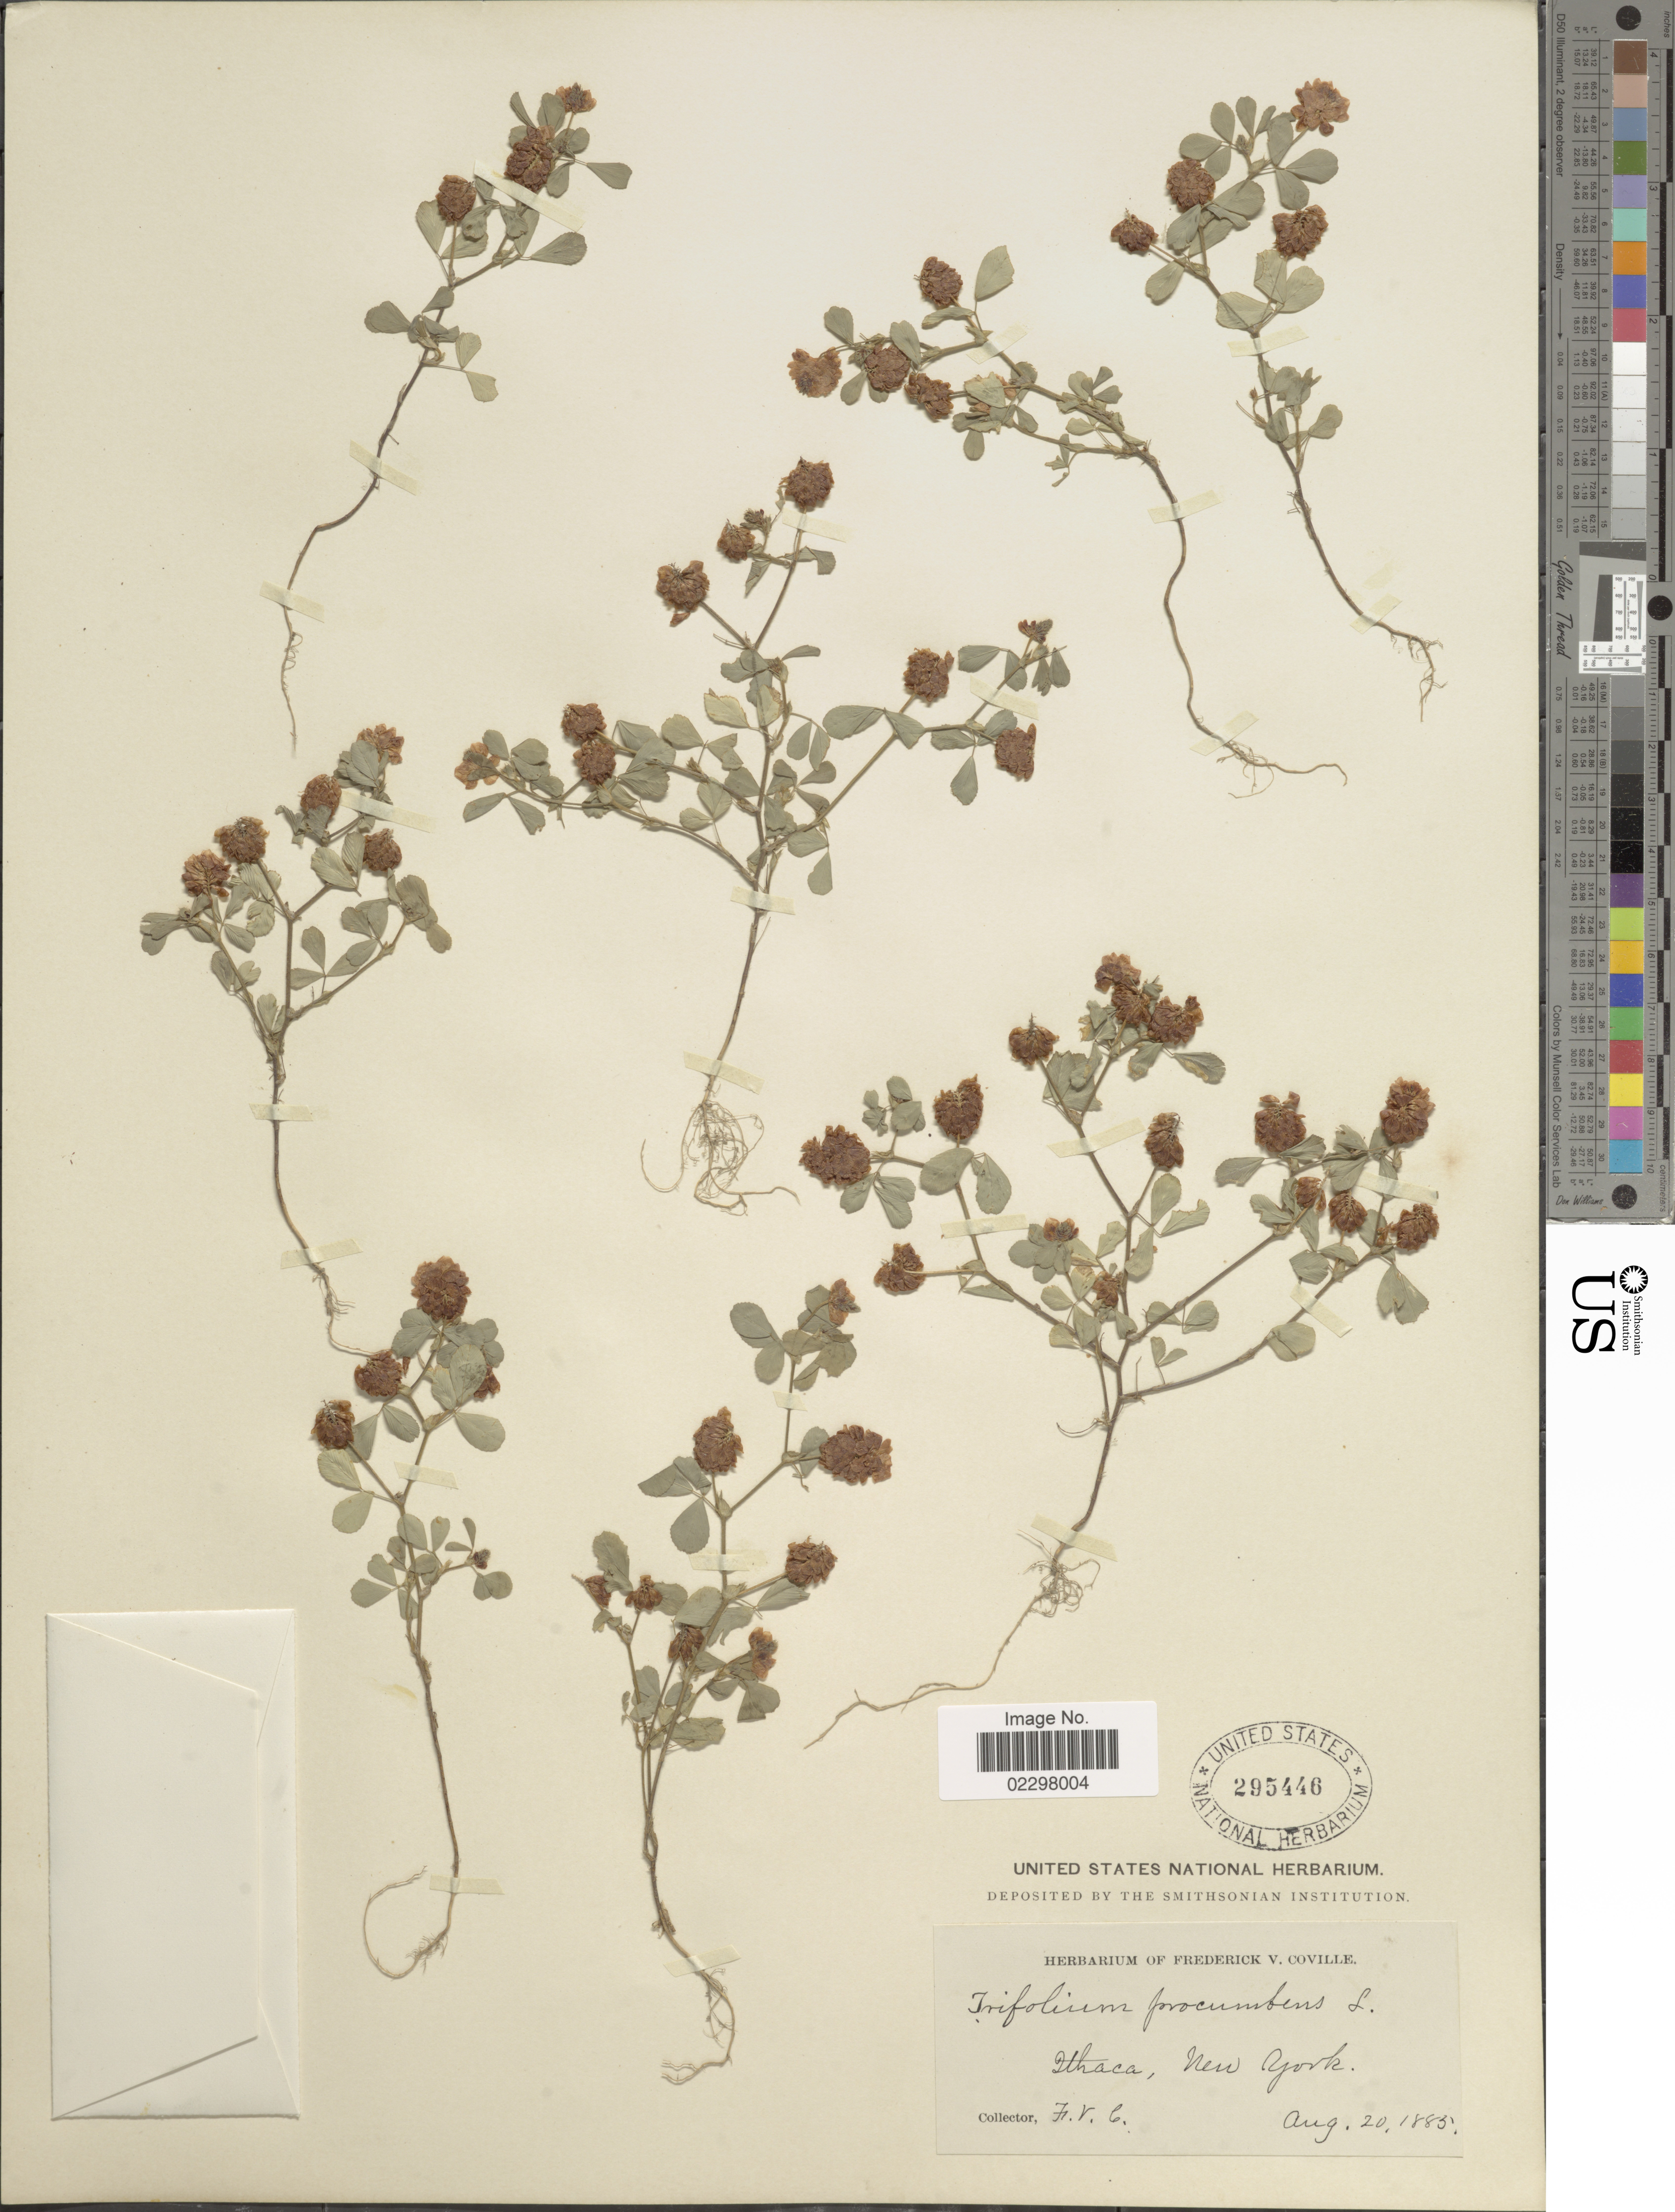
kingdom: Plantae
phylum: Tracheophyta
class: Magnoliopsida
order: Fabales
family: Fabaceae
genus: Trifolium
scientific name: Trifolium procumbens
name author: L.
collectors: F. V. Coville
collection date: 1885-08-20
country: United States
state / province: New York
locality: Ithaca.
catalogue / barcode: US 295446